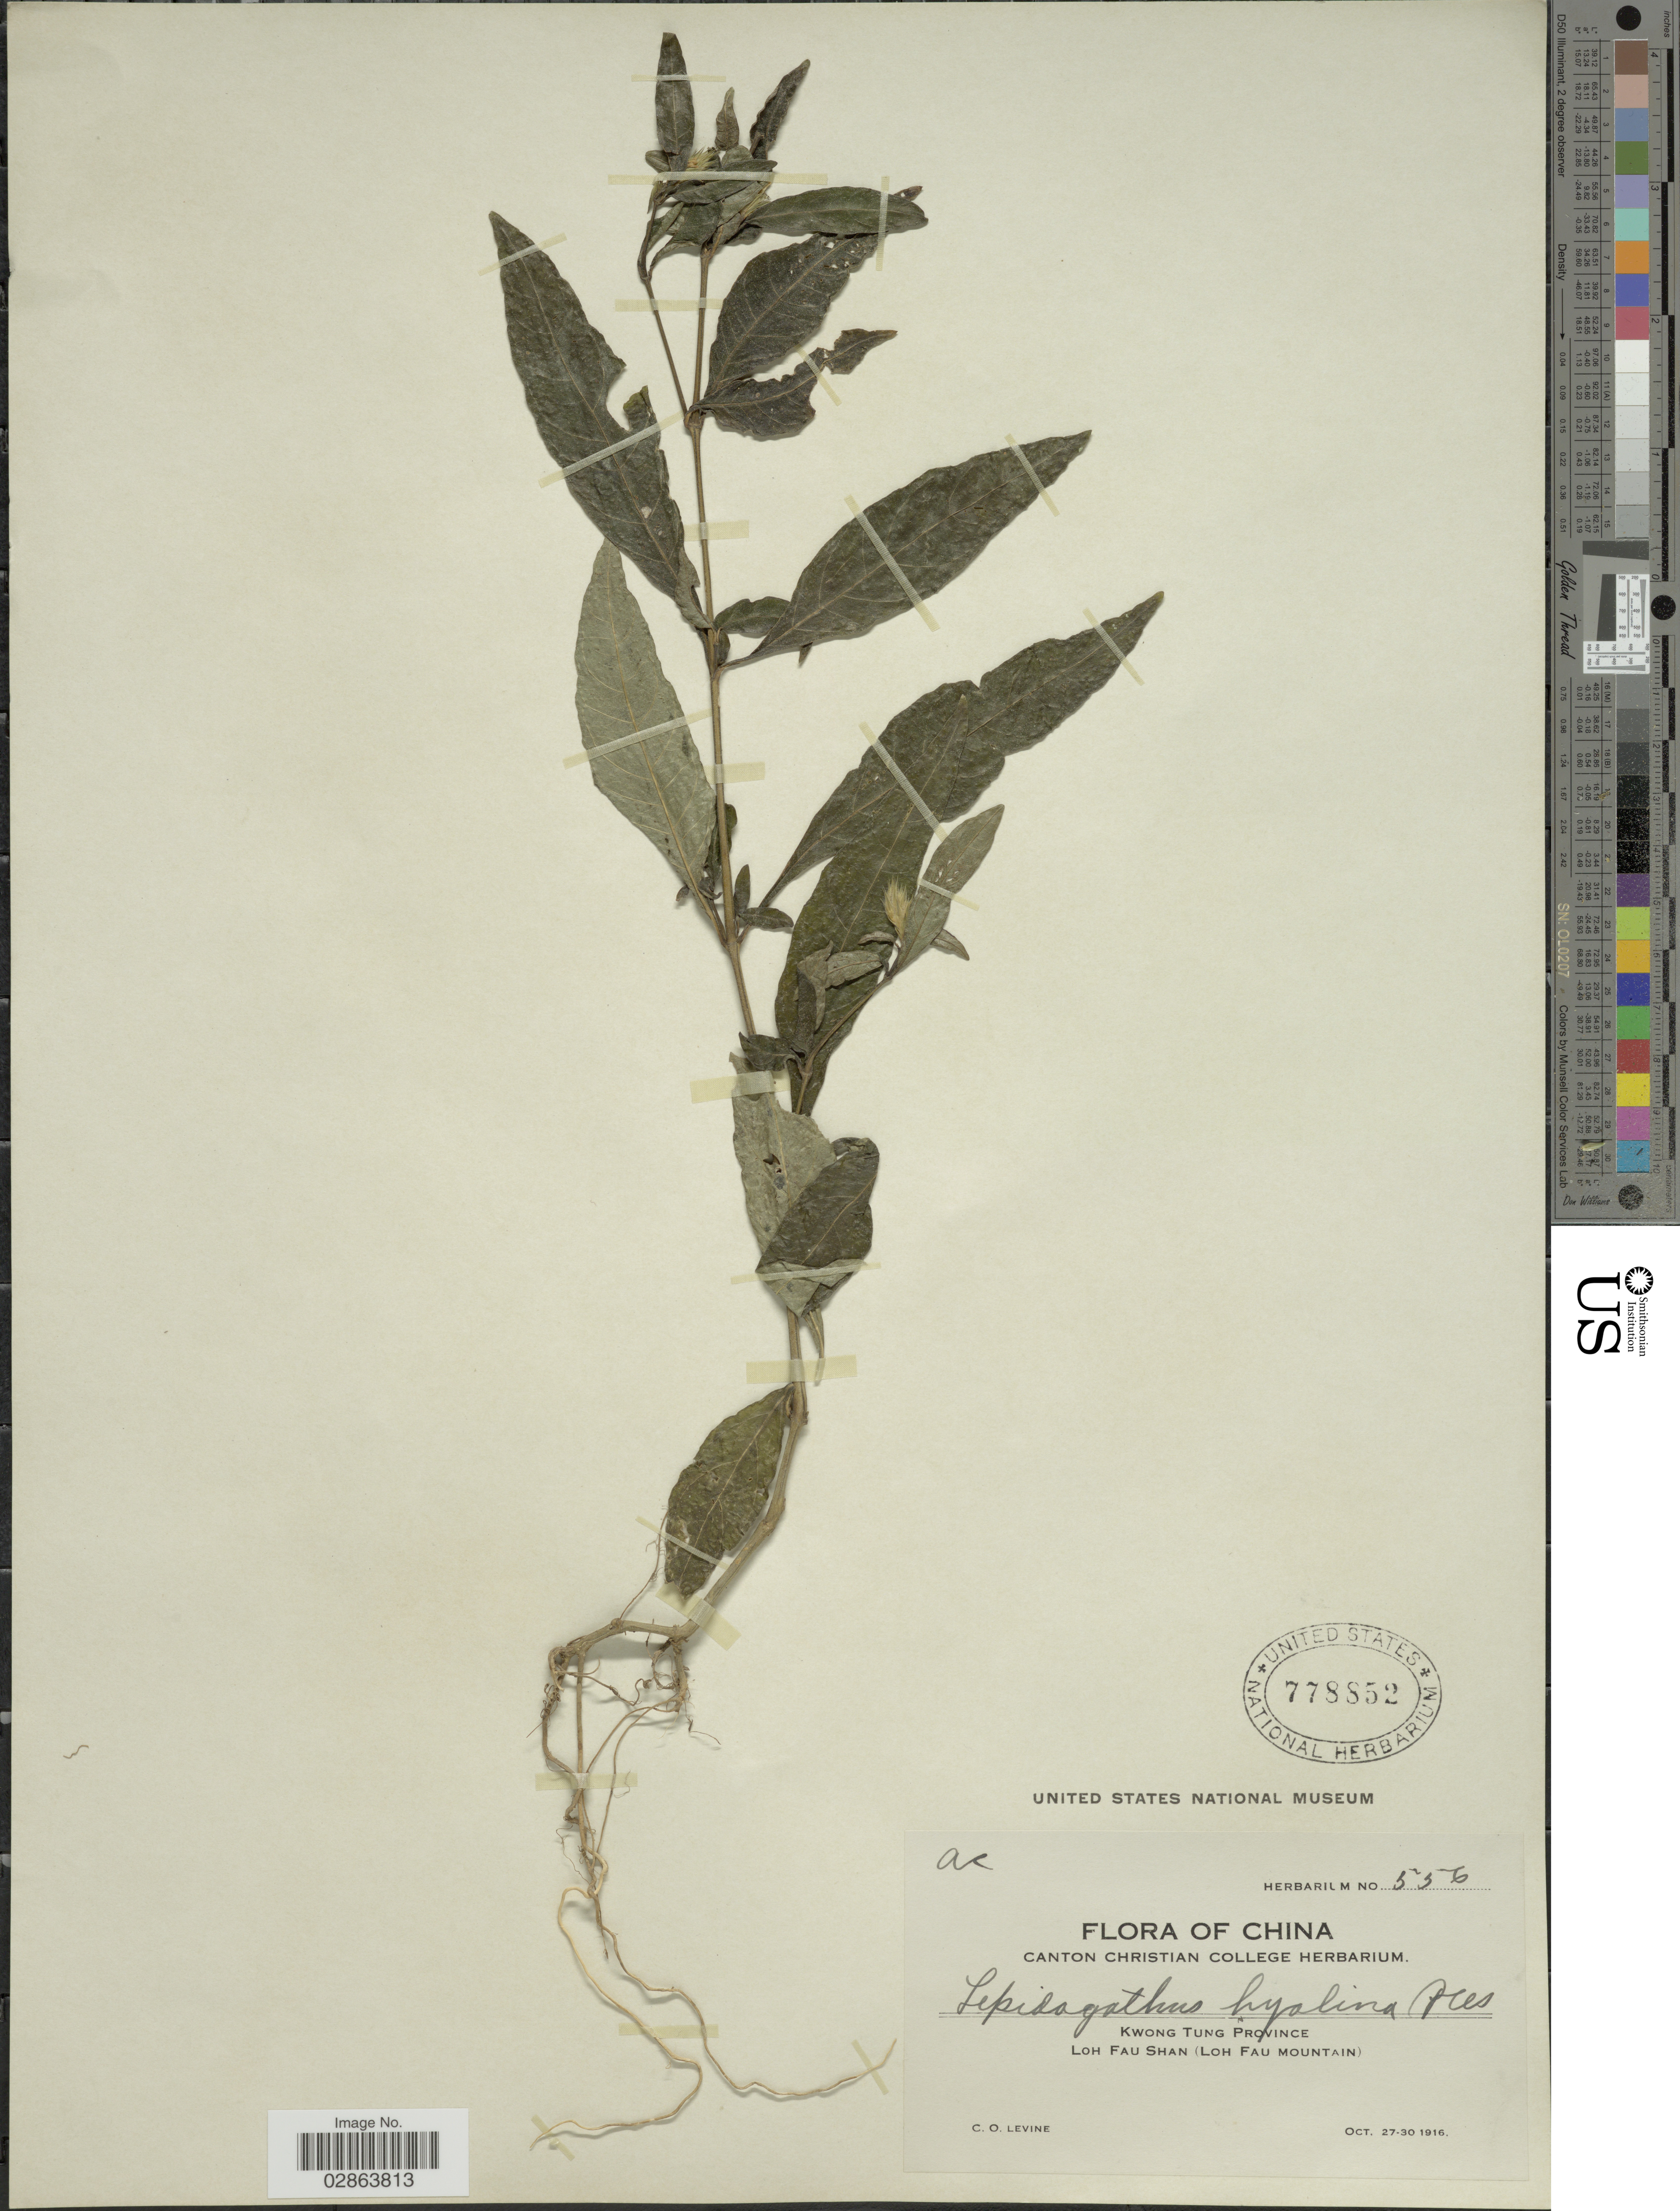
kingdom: Plantae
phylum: Tracheophyta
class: Magnoliopsida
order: Lamiales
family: Acanthaceae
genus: Lepidagathis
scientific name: Lepidagathis incurva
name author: Buch.-Ham. ex D. Don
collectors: C. O. Levine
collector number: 556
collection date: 1916-10-27/1916-10-30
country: China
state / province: Guangdong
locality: Kwong Tung Province, Loh Fau Shan (Loh Fau Mountain).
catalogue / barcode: US 778852